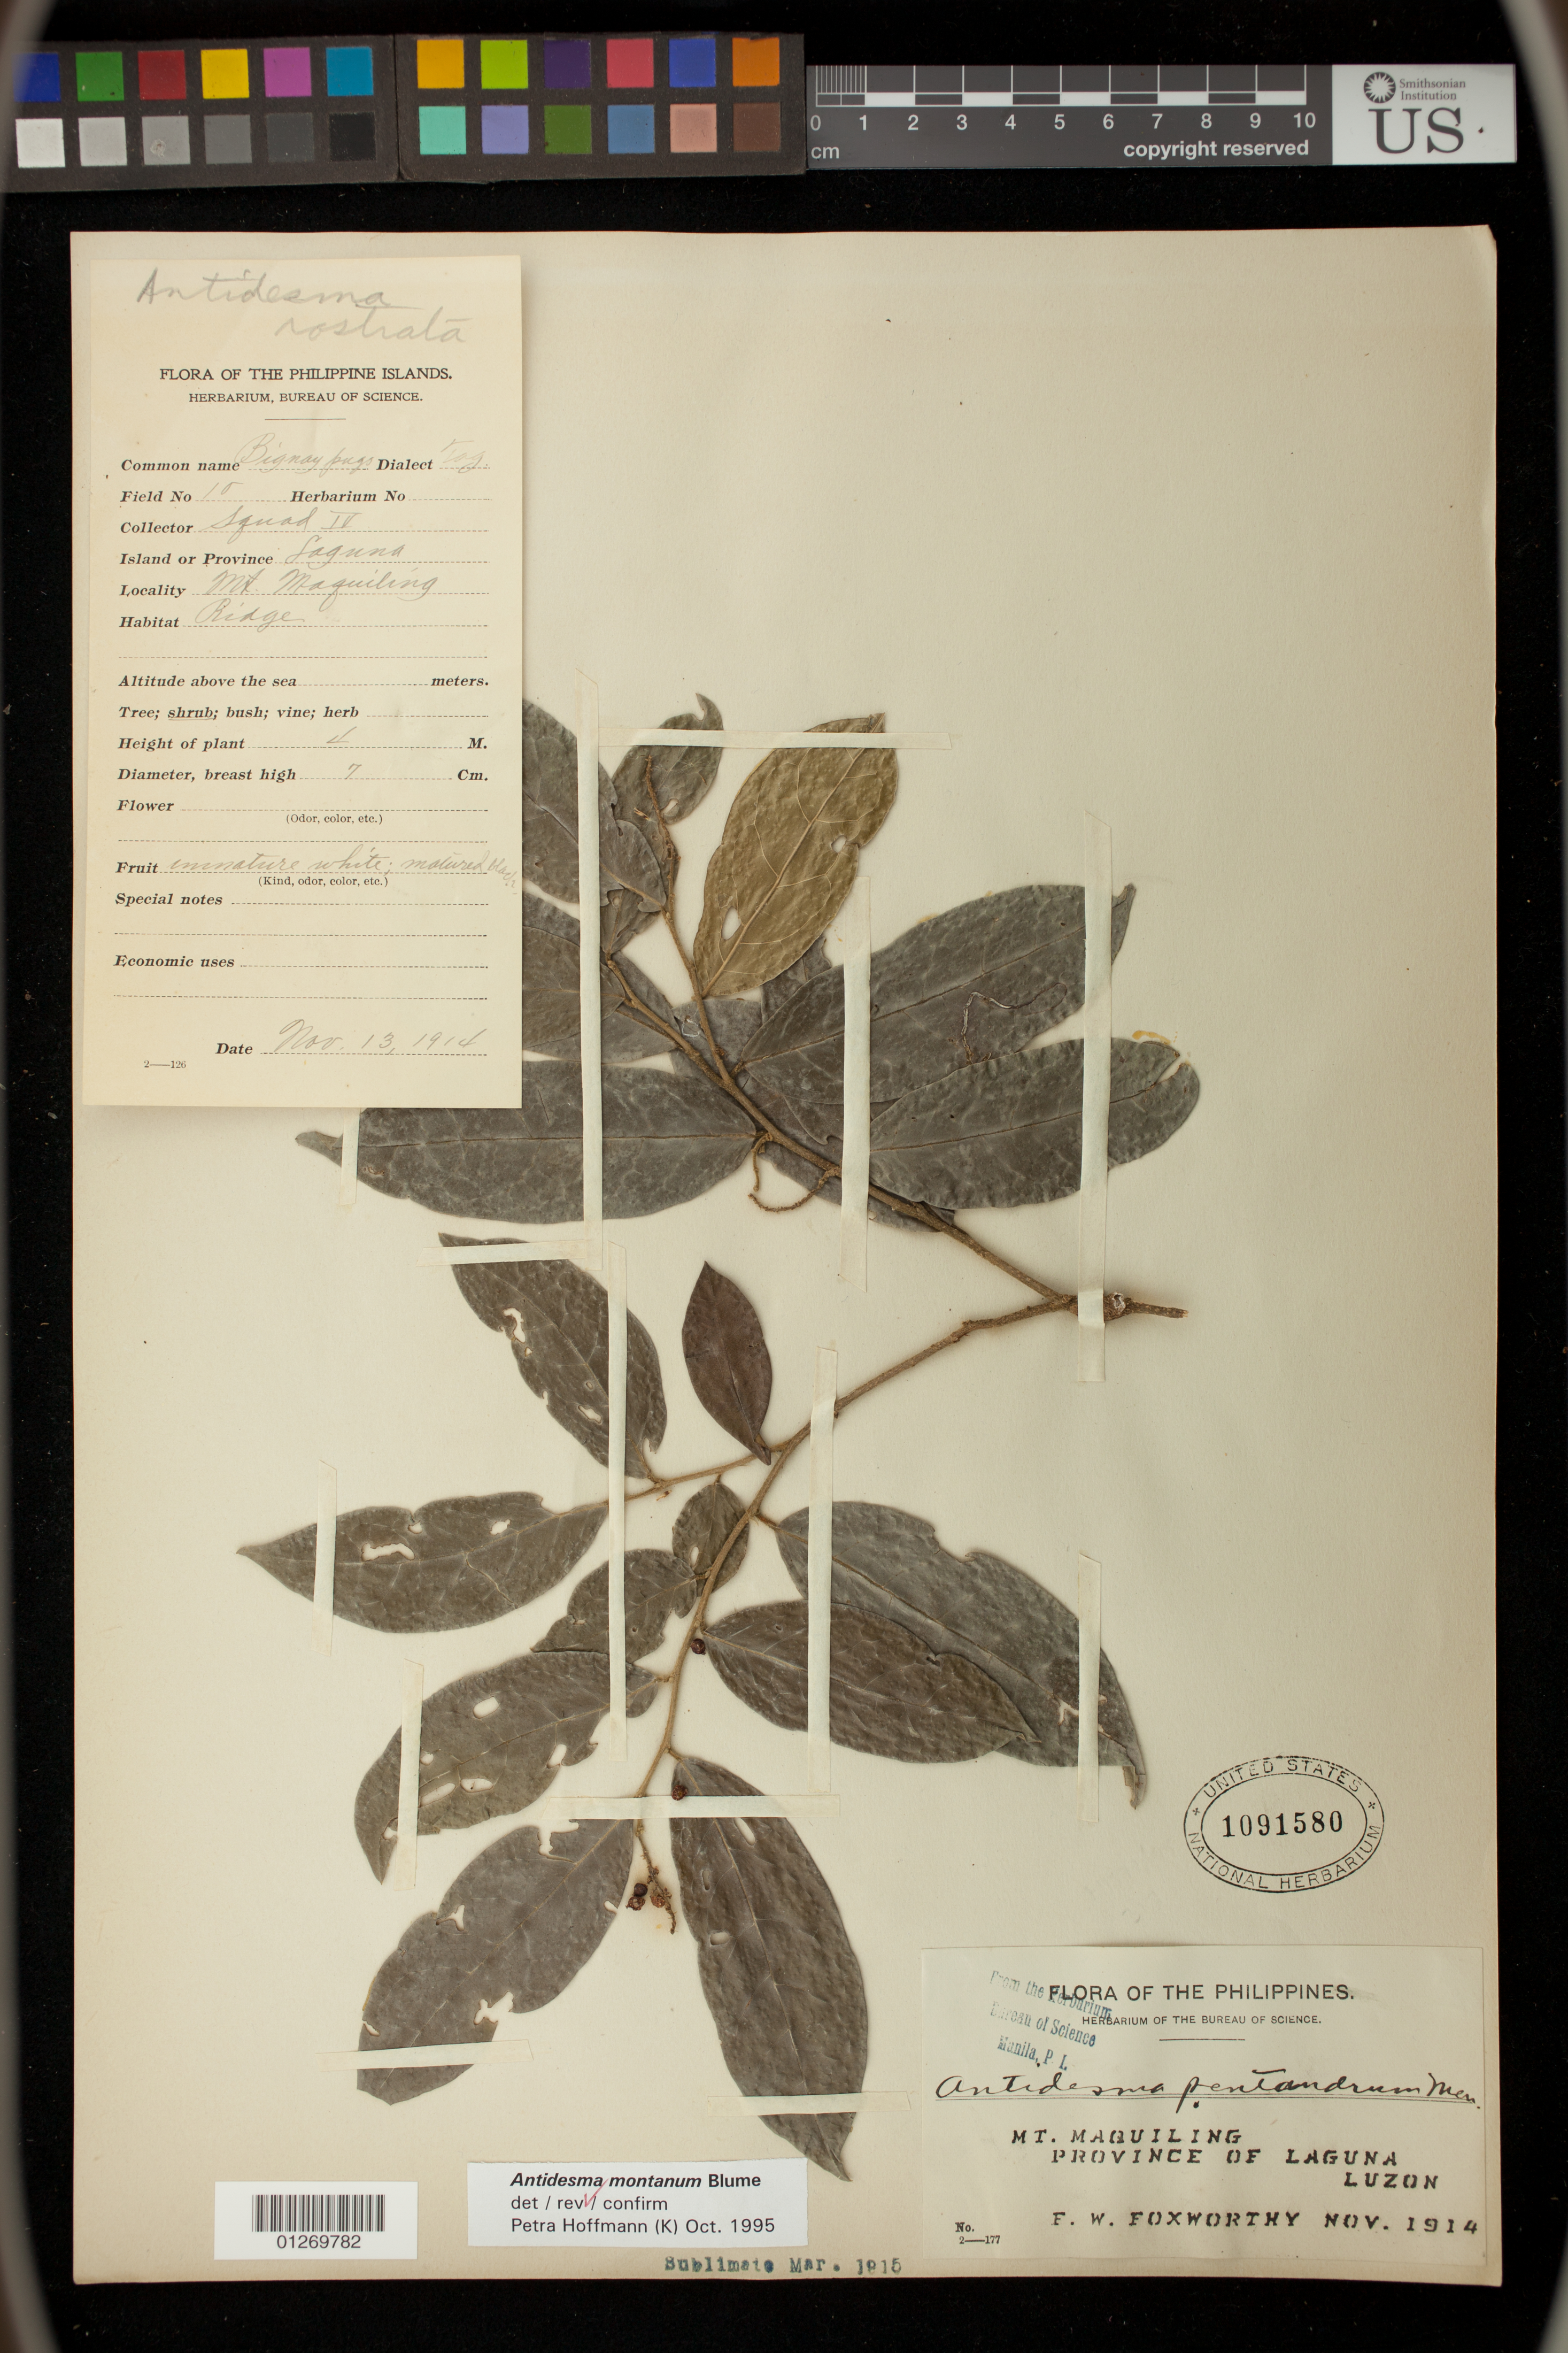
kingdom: Plantae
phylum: Tracheophyta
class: Magnoliopsida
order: Malpighiales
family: Phyllanthaceae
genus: Antidesma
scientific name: Antidesma montanum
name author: Blume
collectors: F. W. Foxworthy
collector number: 10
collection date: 1914-11-13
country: Philippines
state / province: Calabarzon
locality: Mt. Maquiling, Province of Laguna, Luzon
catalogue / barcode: US 1091580